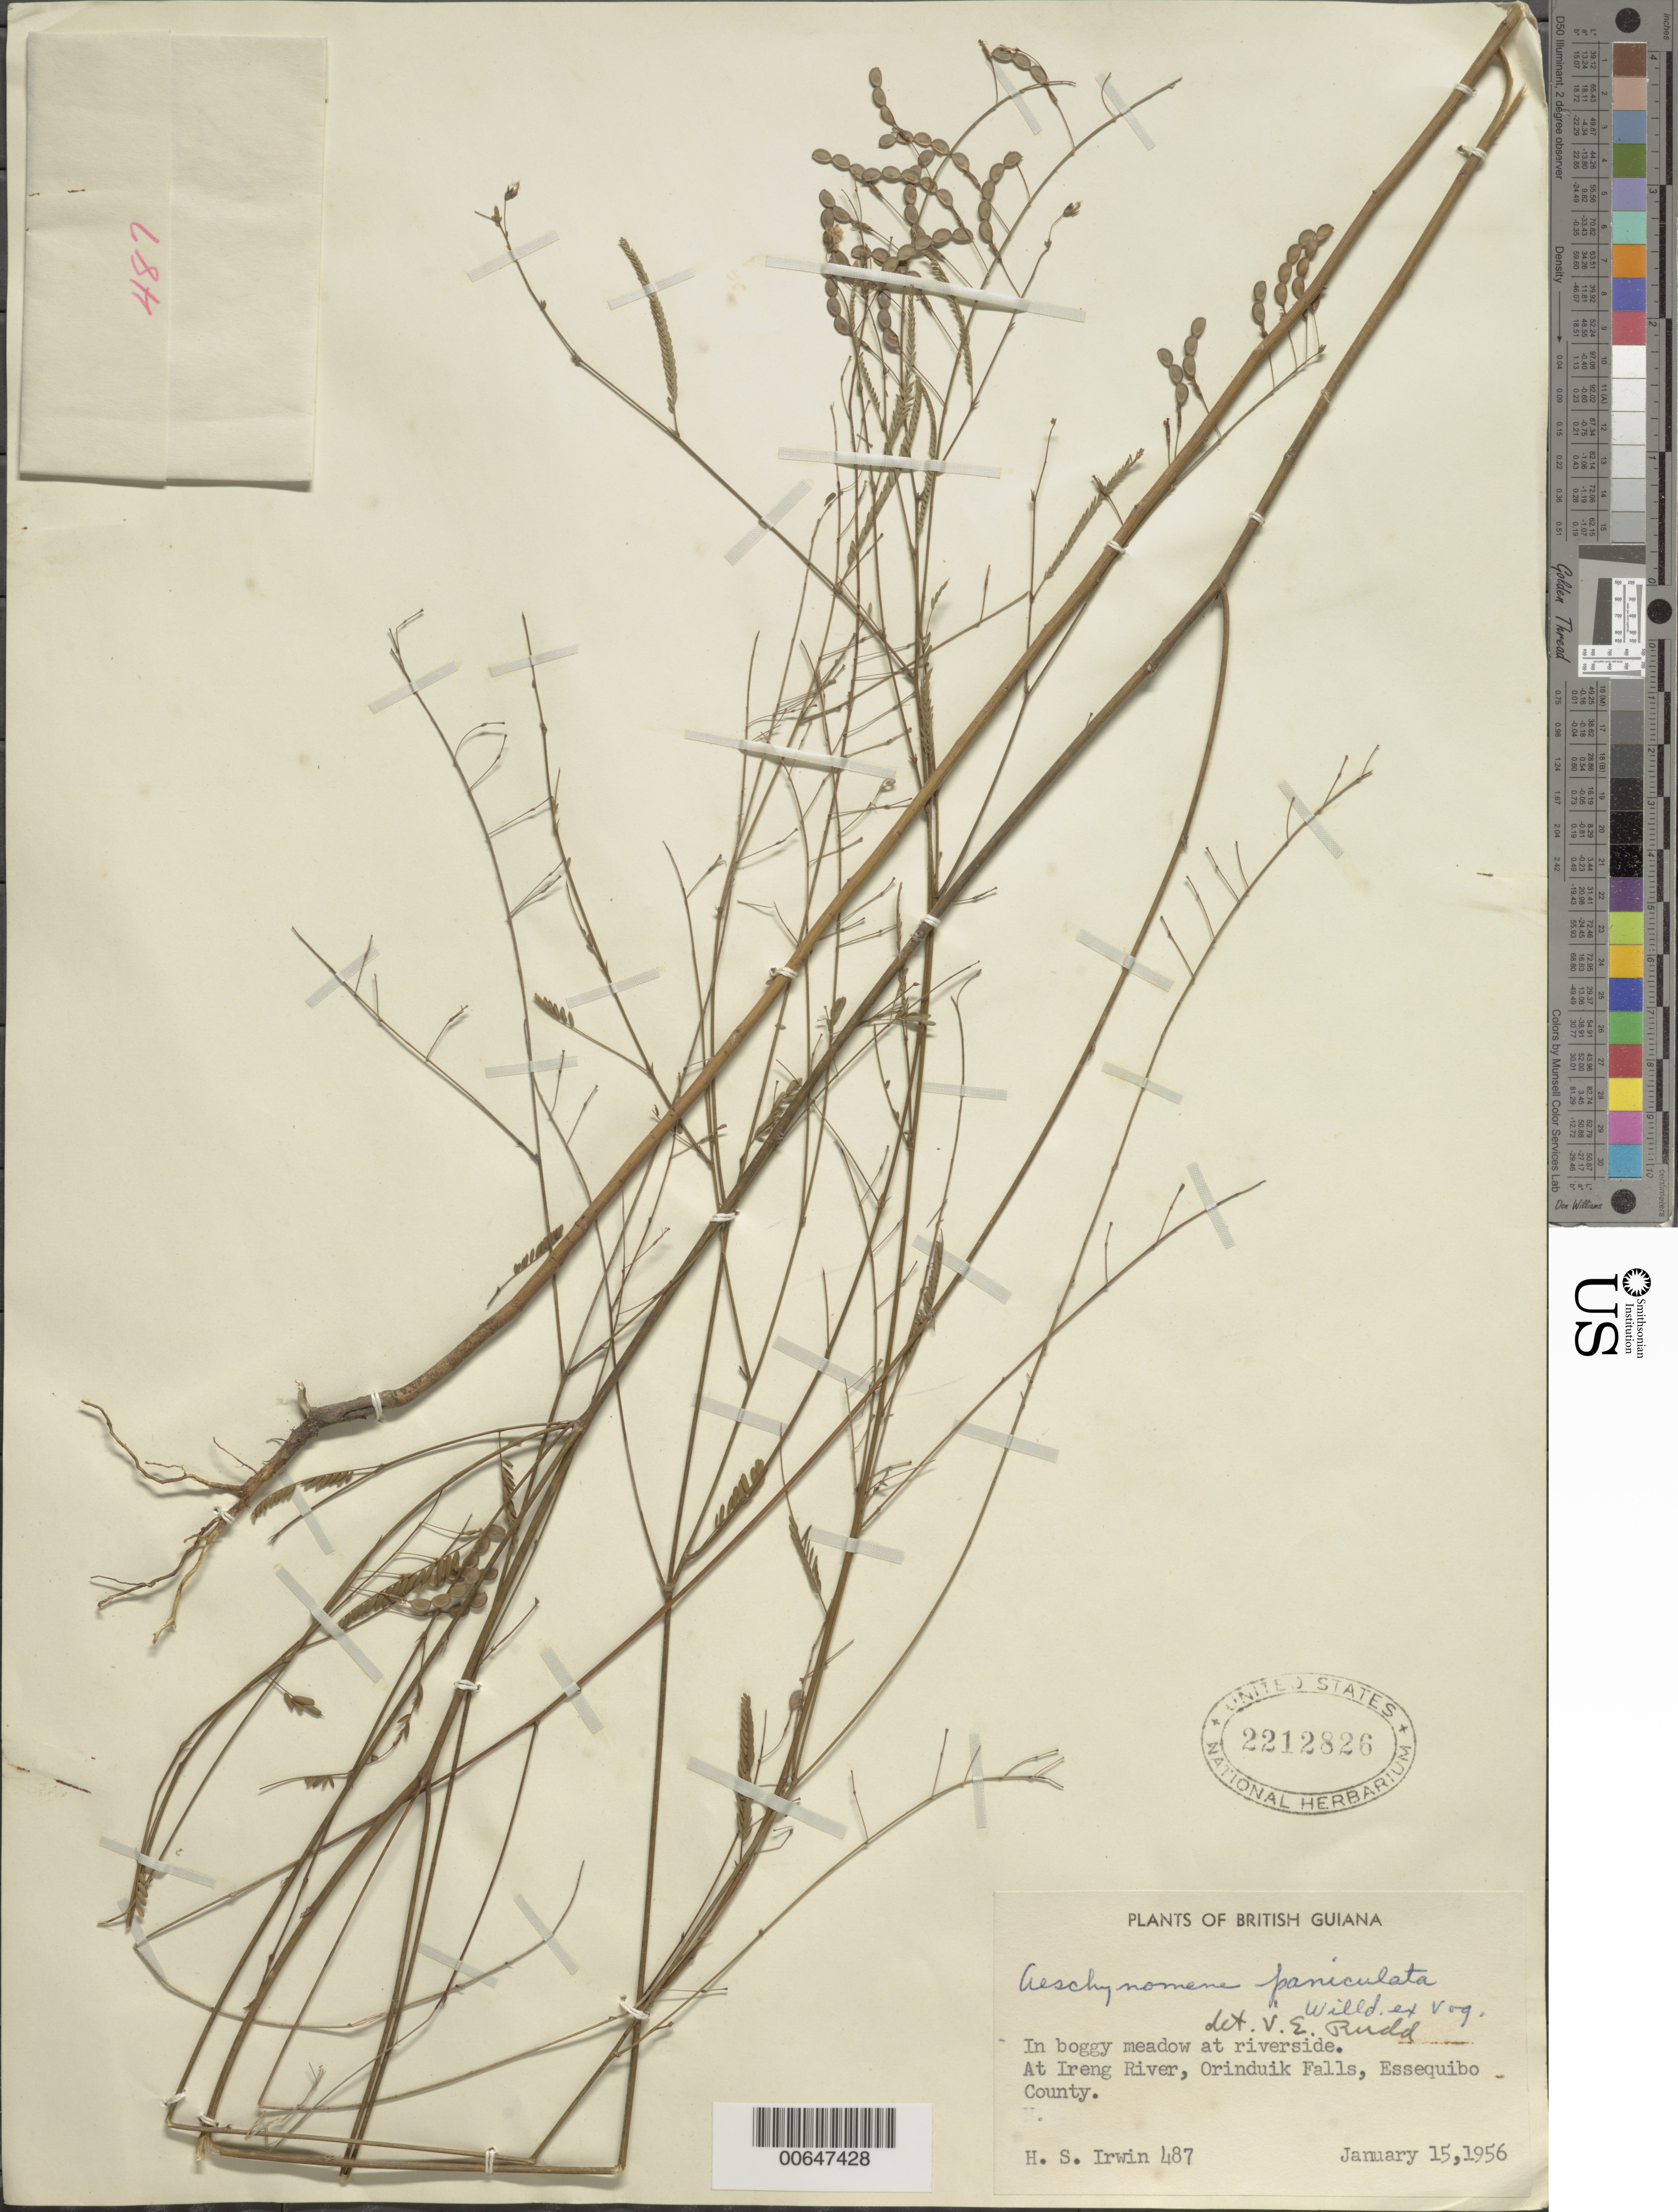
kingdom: Plantae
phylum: Tracheophyta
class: Magnoliopsida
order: Fabales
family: Fabaceae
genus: Aeschynomene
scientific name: Aeschynomene paniculata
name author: Vogel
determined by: Rudd, V. E.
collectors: H. Irwin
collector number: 487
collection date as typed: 15-Jan-56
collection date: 1956-01-15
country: Guyana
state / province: Potaro-Siparuni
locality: Ireng R., Orinduik Falls, Essequibo County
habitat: Boggy meadow at riverside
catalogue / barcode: US 2212826